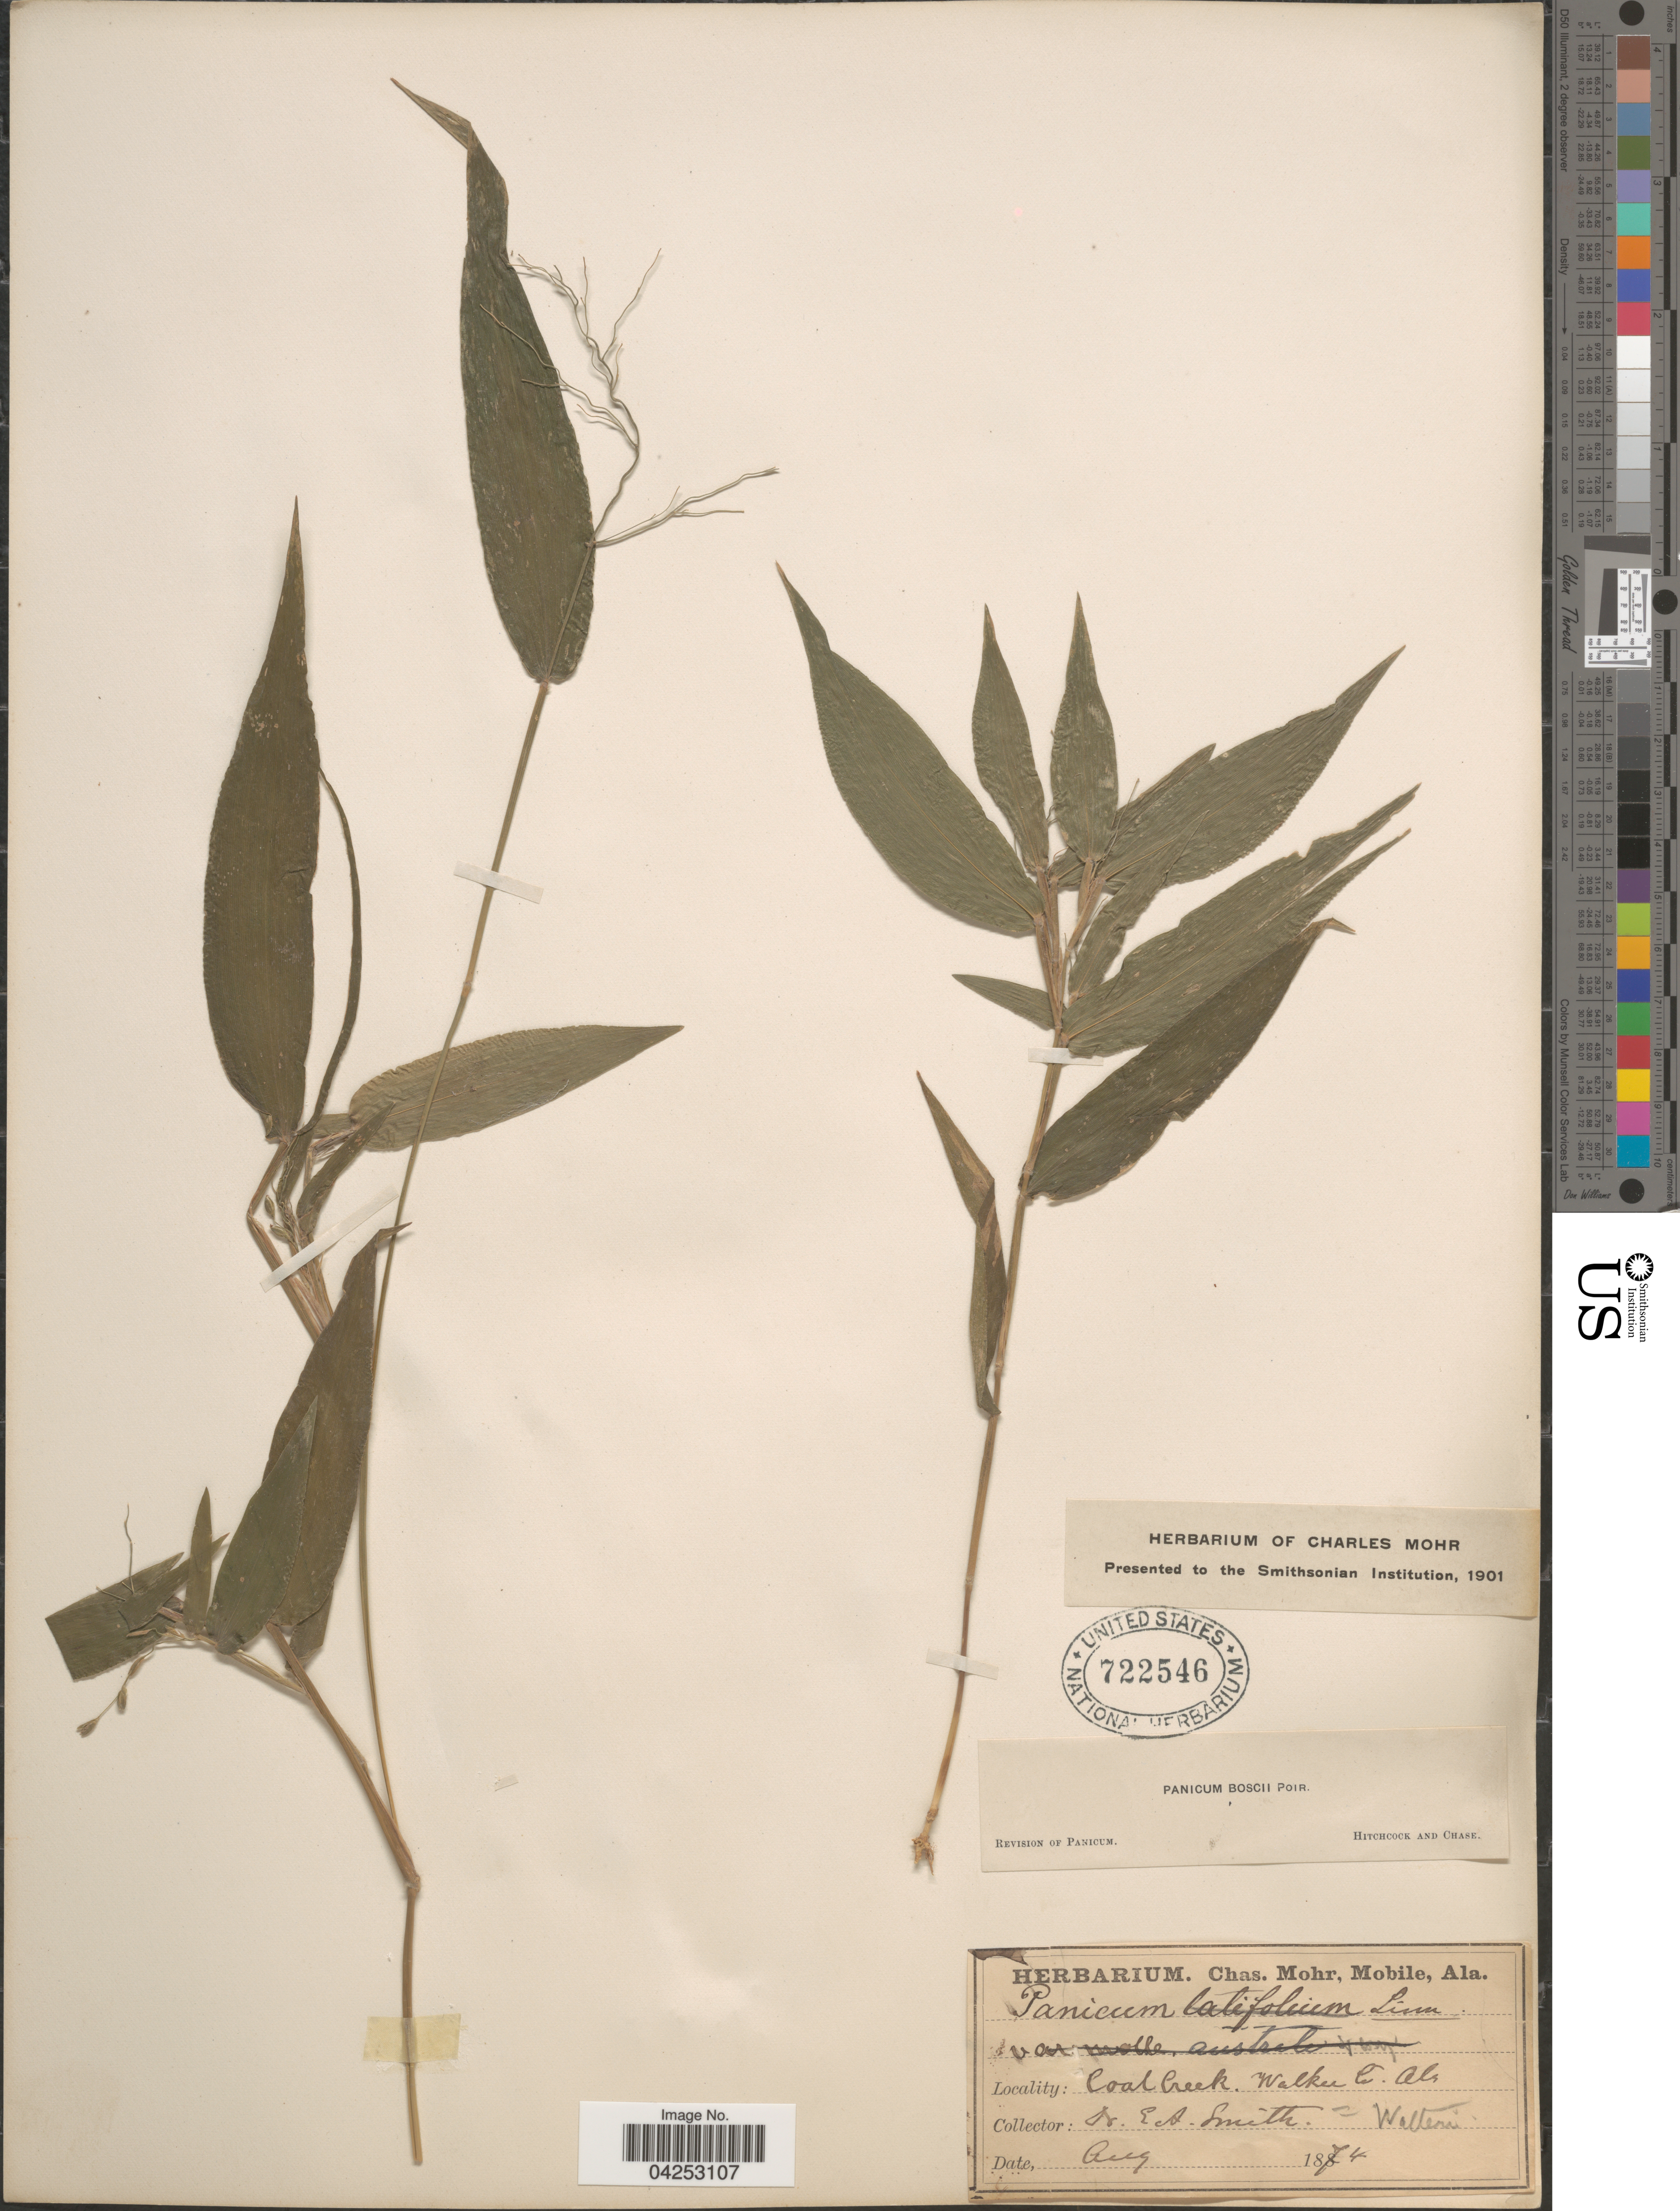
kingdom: Plantae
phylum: Tracheophyta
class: Liliopsida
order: Poales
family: Poaceae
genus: Dichanthelium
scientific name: Dichanthelium boscii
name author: (Poir.) Gould & C.A. Clark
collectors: E. A. Smith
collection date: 1874-08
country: United States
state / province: Alabama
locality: Coal Creek, Walker Co.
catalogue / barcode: US 722546